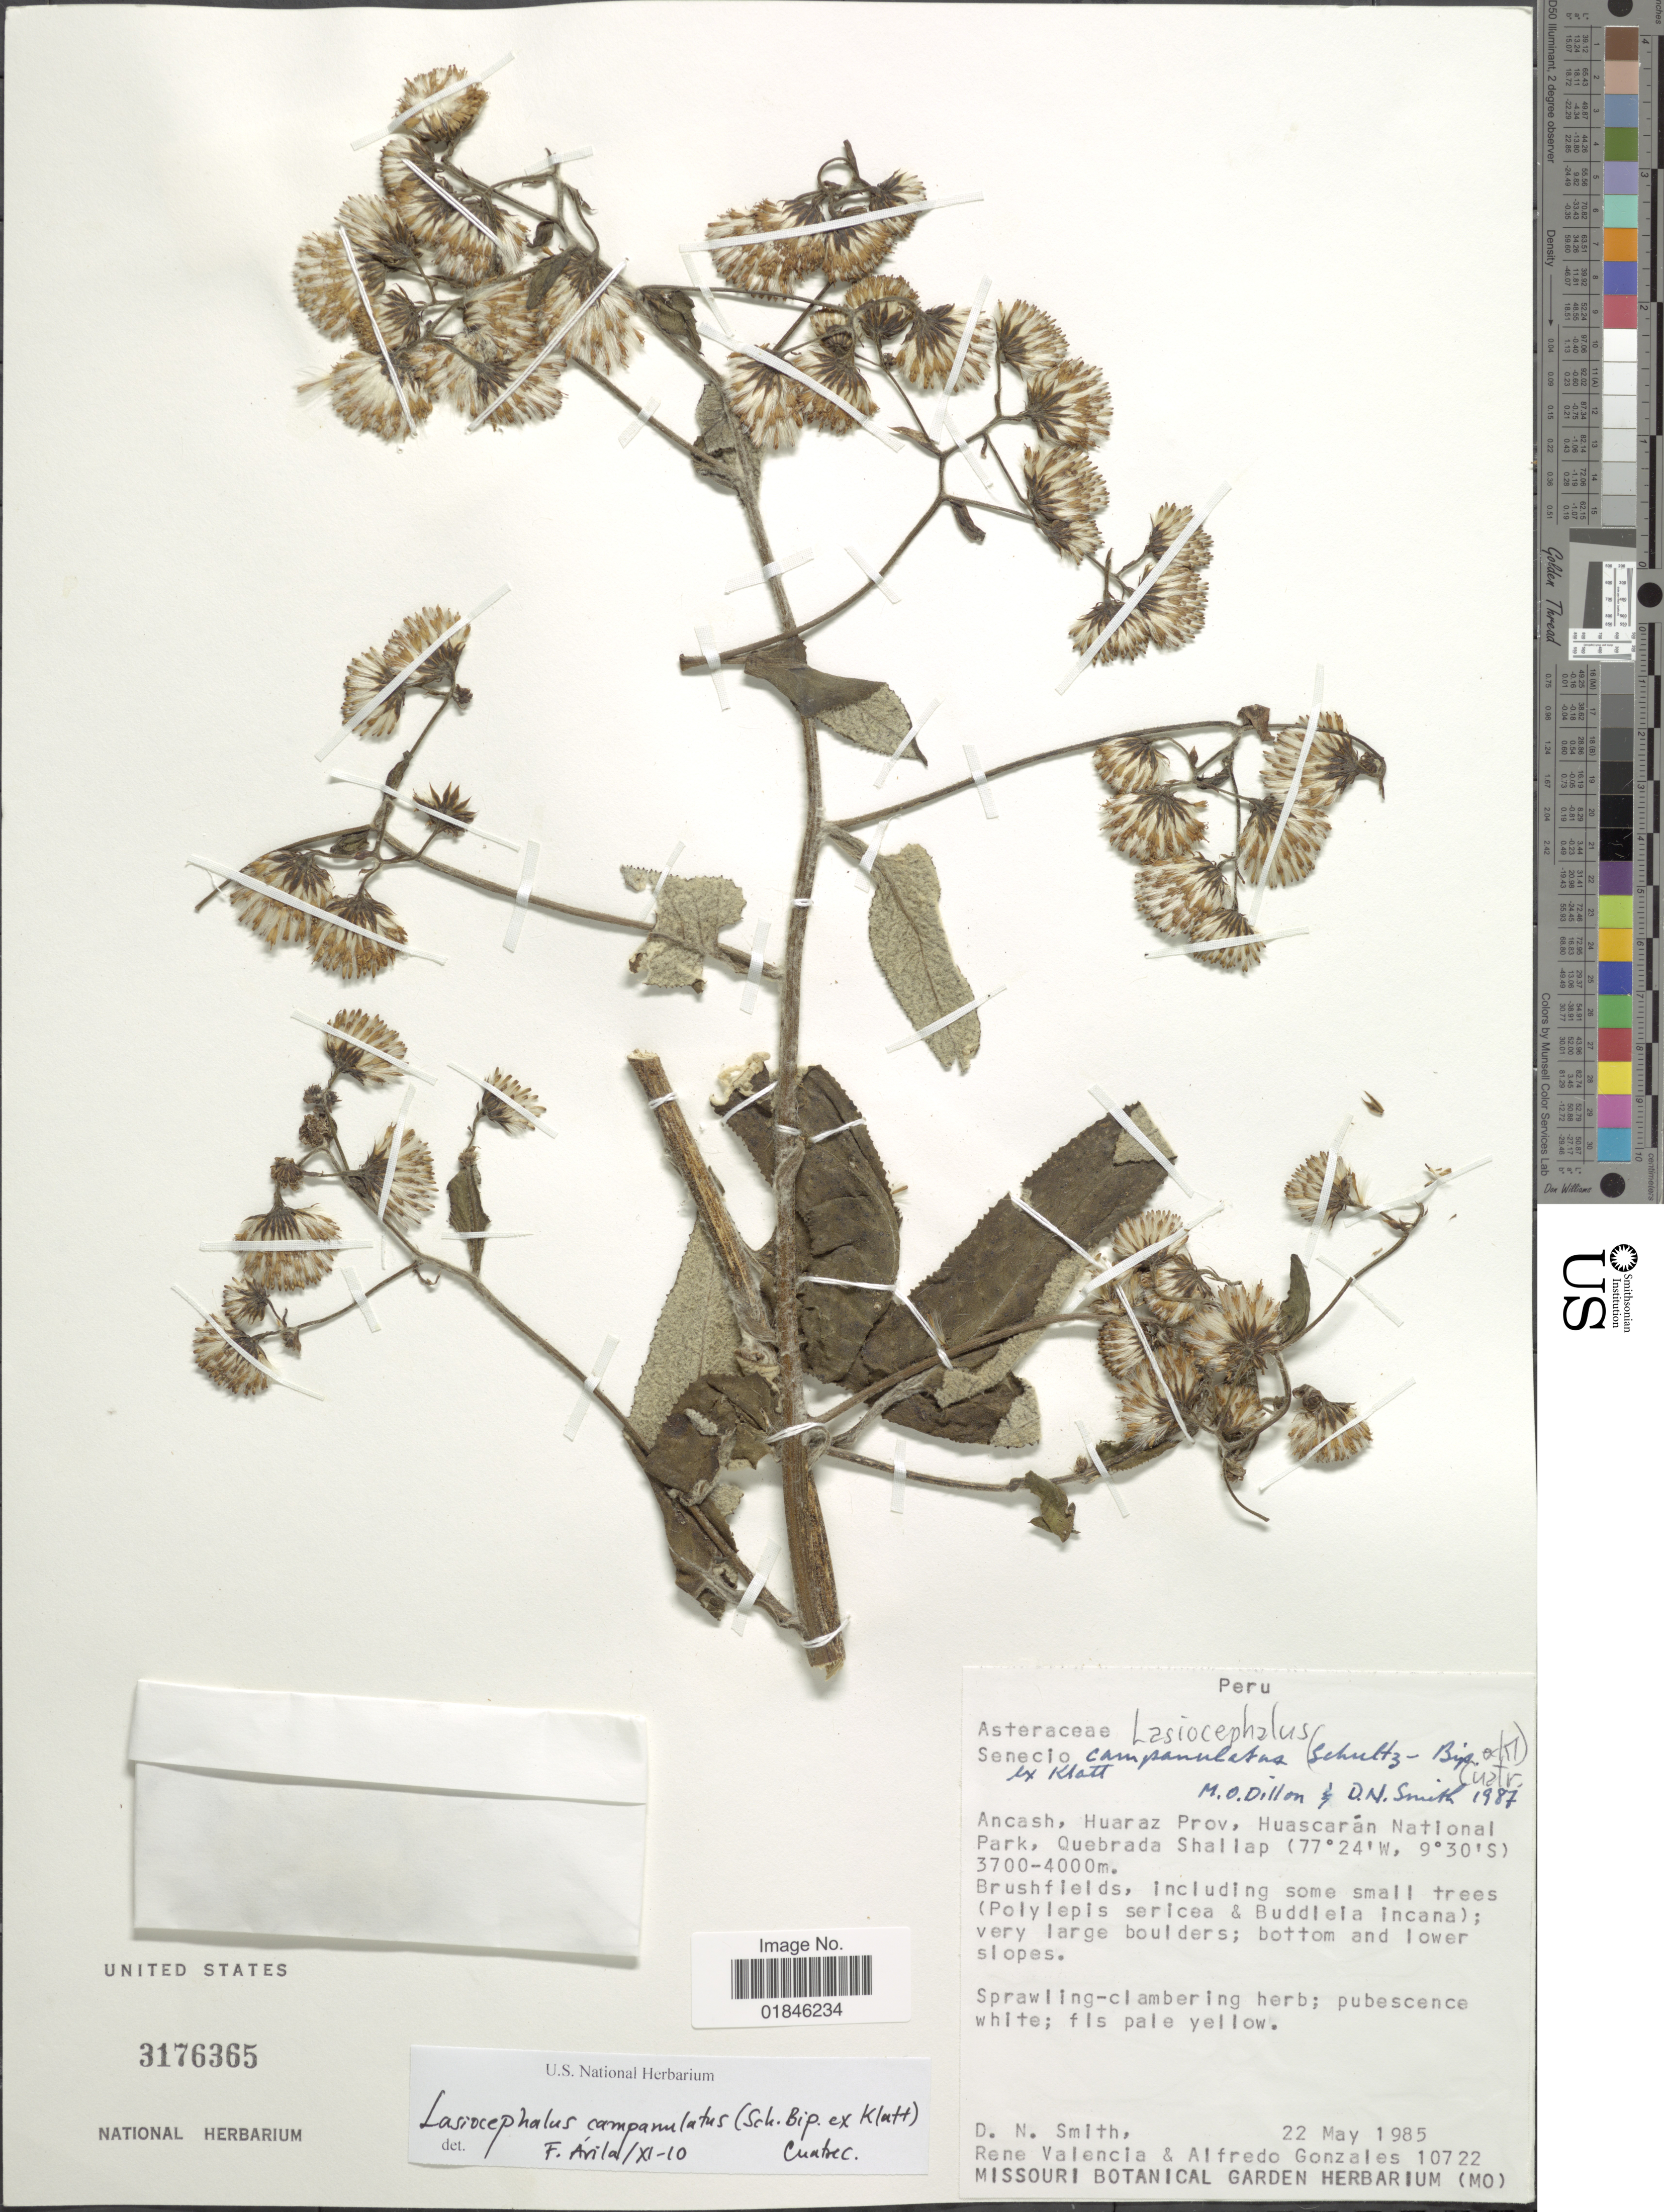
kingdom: Plantae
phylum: Tracheophyta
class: Magnoliopsida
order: Asterales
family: Asteraceae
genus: Senecio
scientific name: Senecio betonicifolius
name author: DC.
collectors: D. Smith, R. Valencia & A. Gonzáles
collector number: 10722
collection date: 1985-05-22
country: Peru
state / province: Ancash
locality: Ancash, Huaraz Prov, Huascarán National Park, Quebrada Shallap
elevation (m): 3700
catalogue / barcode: US 3176365